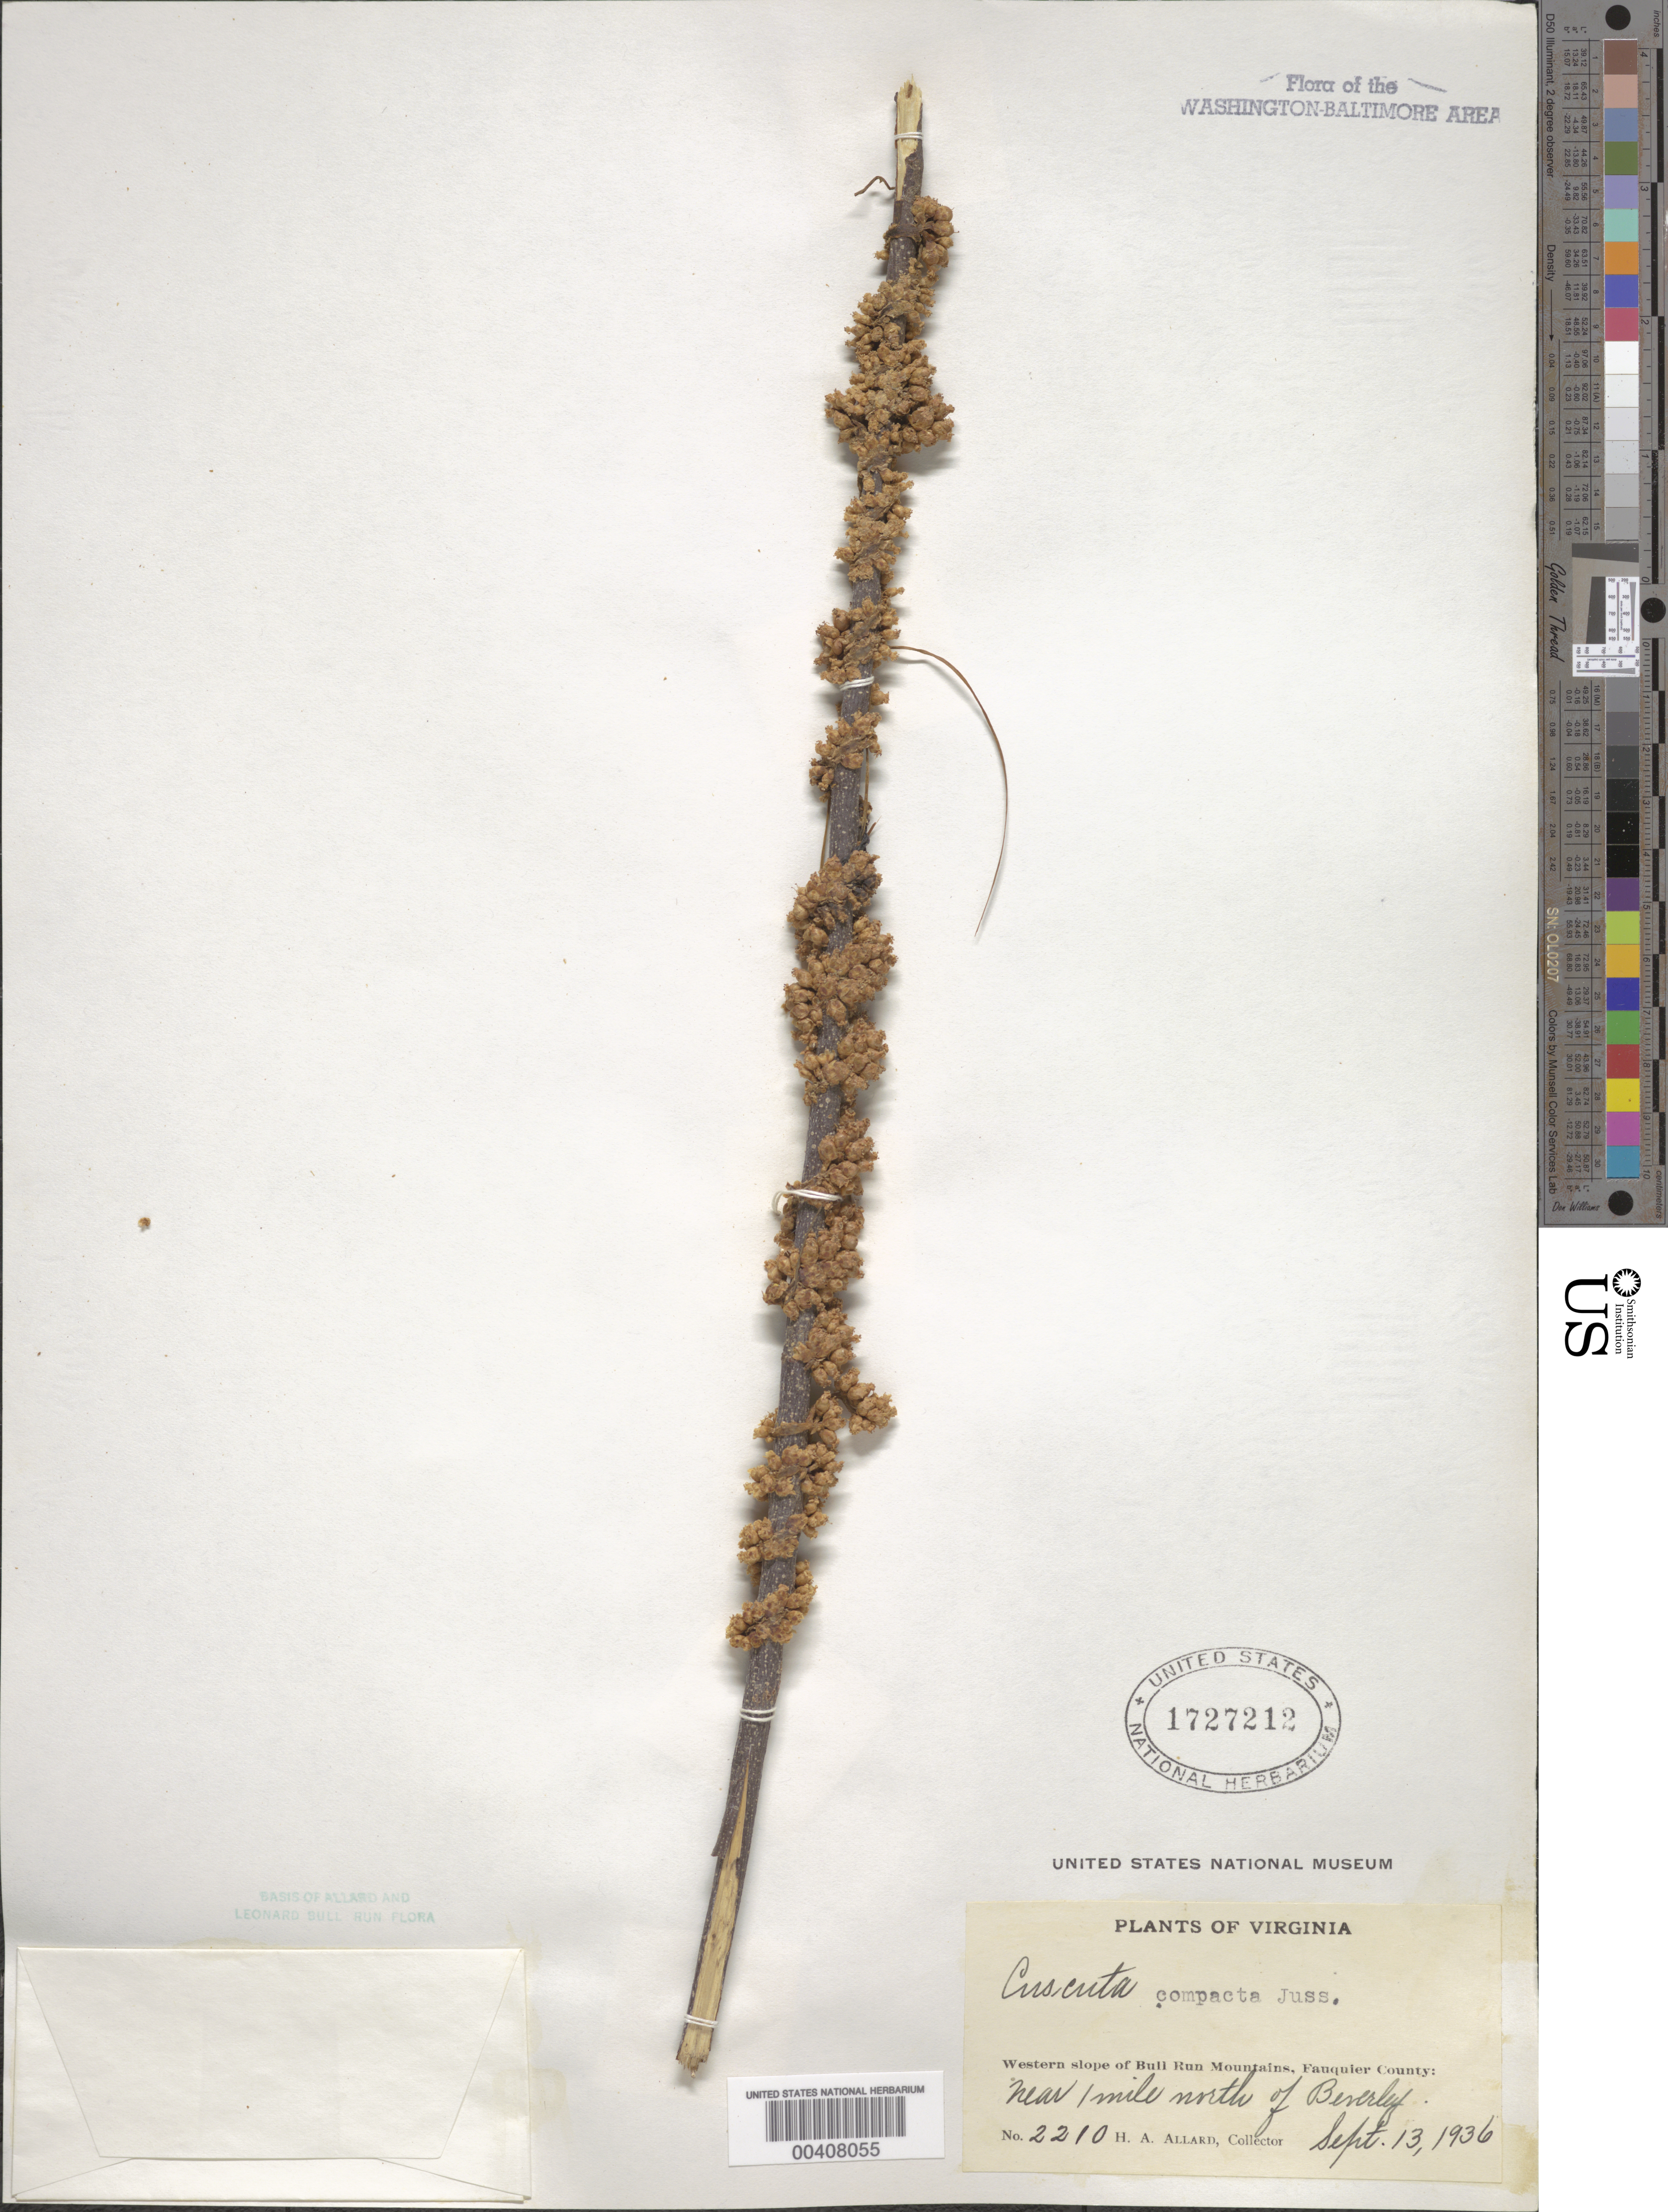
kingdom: Plantae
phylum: Tracheophyta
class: Magnoliopsida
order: Solanales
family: Convolvulaceae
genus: Cuscuta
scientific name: Cuscuta compacta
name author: Juss. ex Choisy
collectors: H. A. Allard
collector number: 2210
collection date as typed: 13 Sep 1936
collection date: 1936-09-13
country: United States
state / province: Virginia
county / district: Fauquier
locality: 1 mi. N of Beverley, western slope of Bull Run Mountains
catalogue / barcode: US 1727212